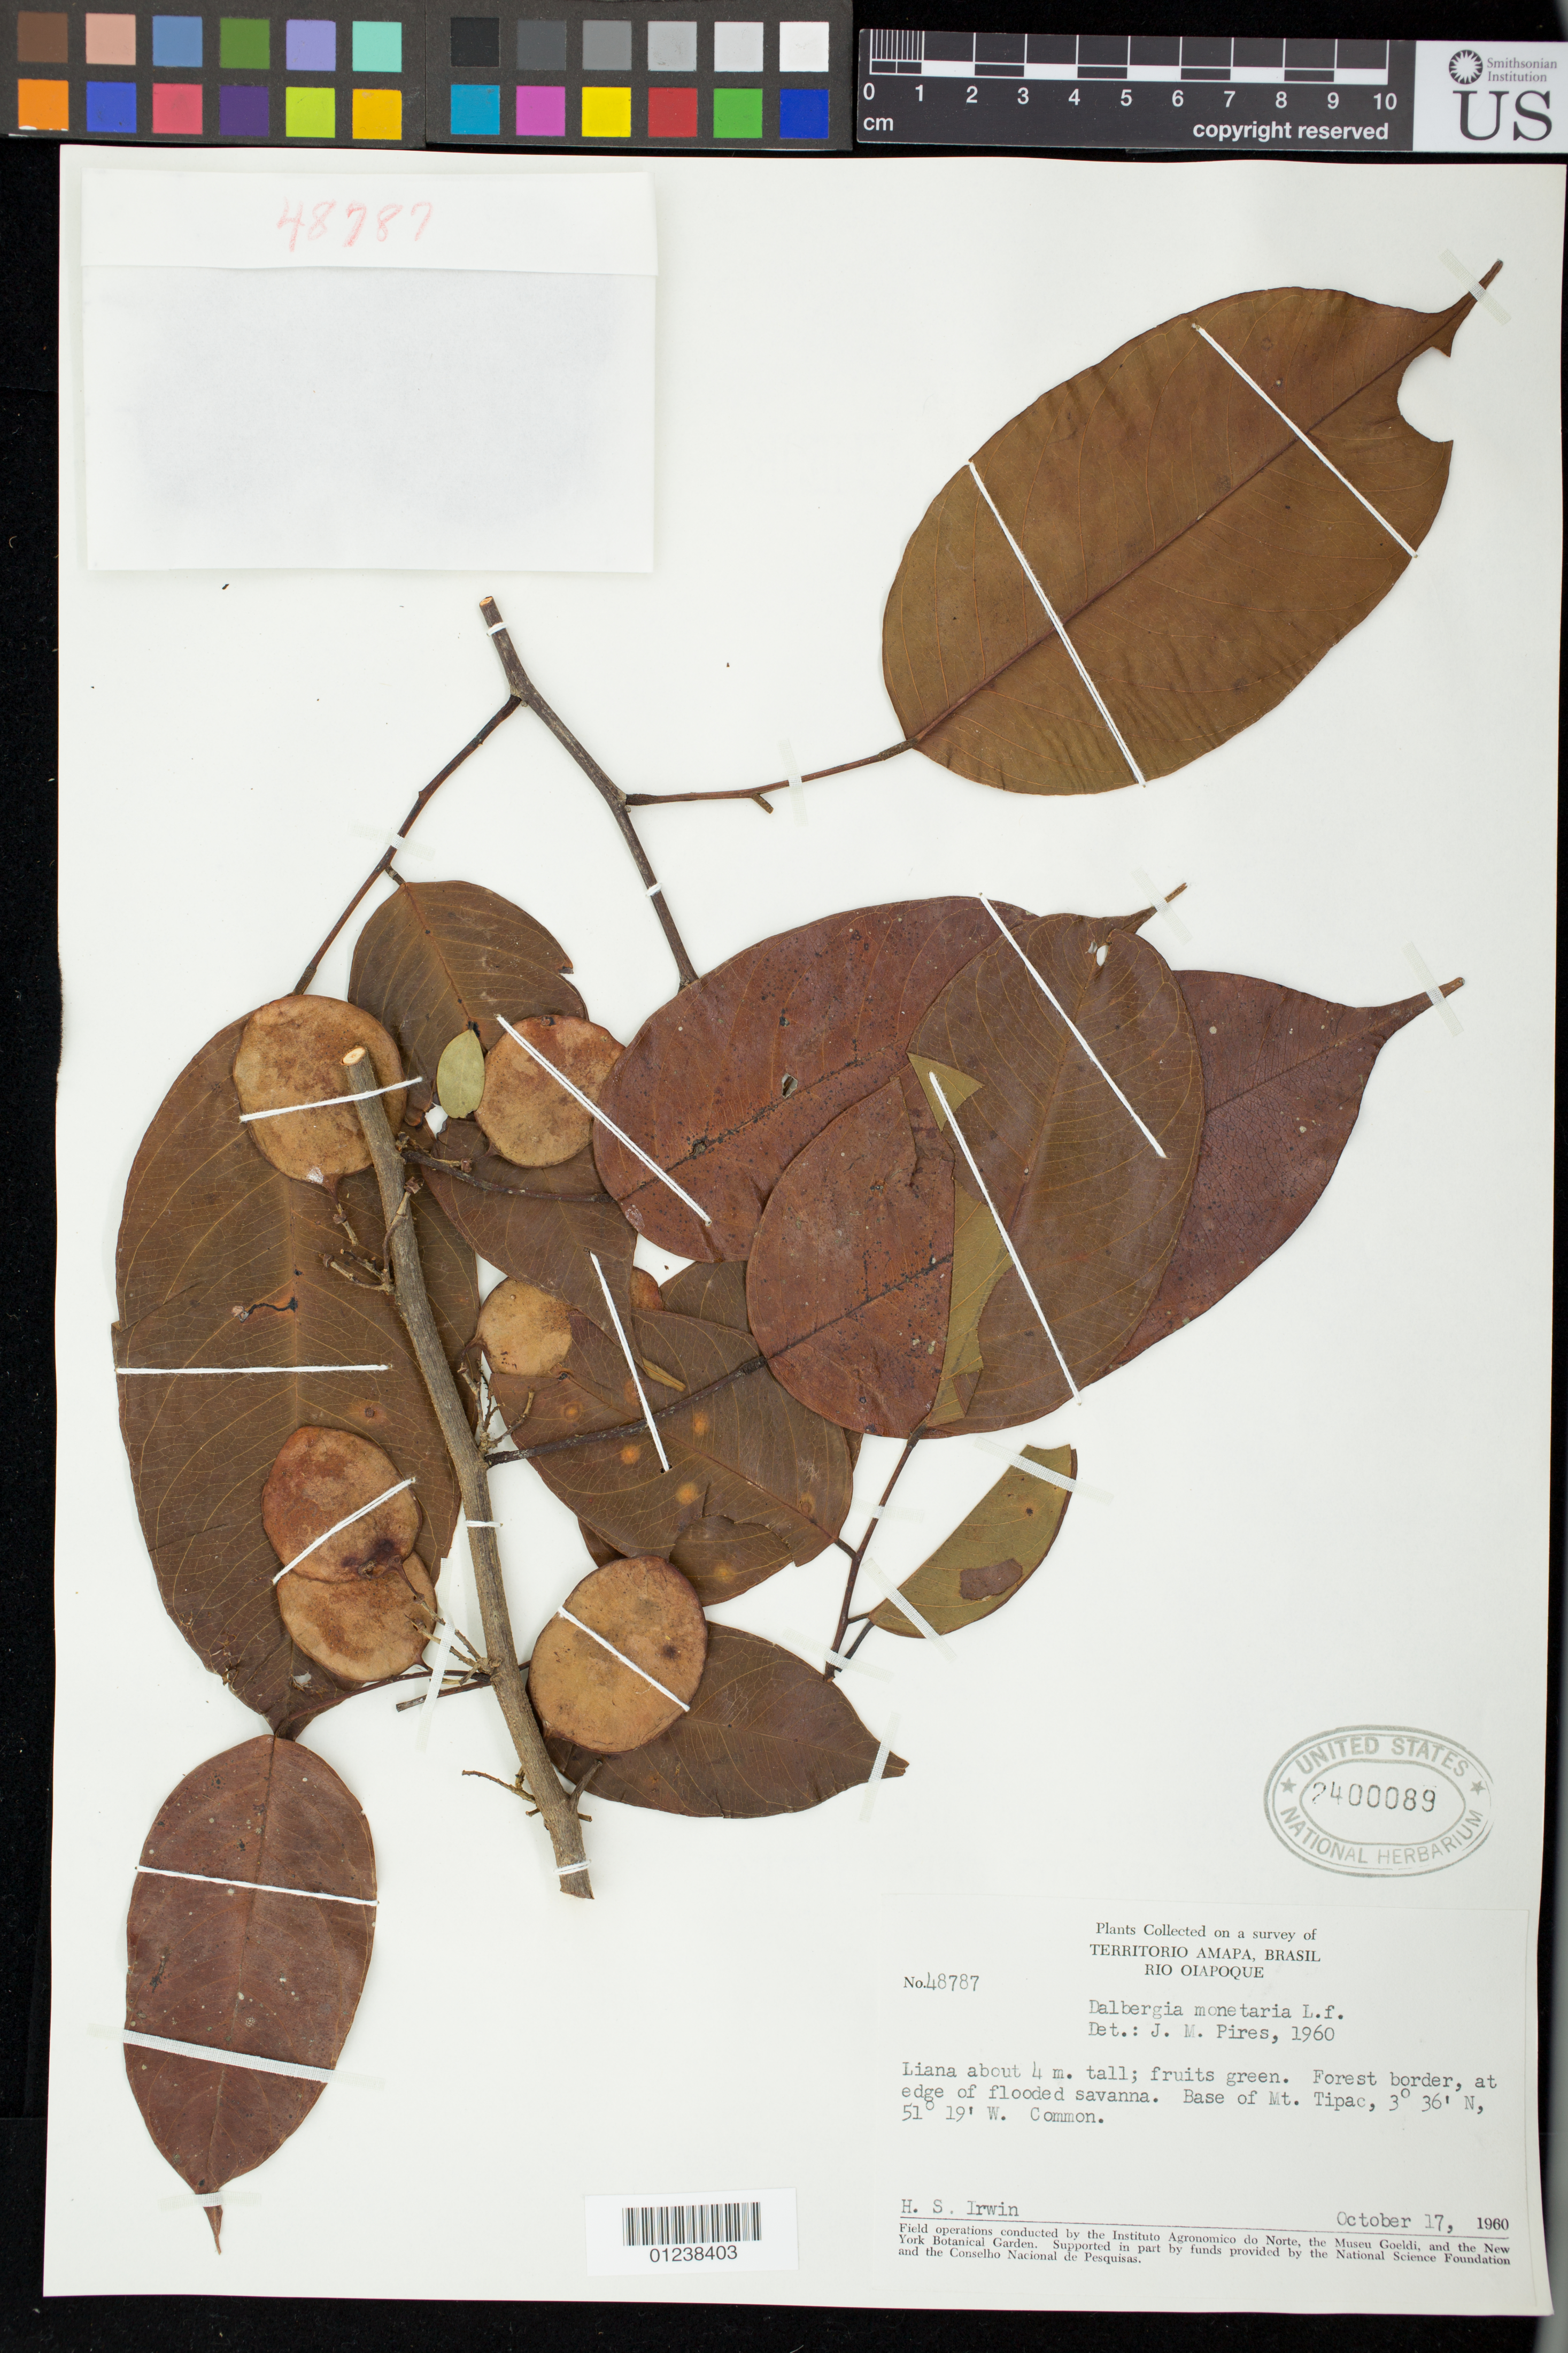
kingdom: Plantae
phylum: Tracheophyta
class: Magnoliopsida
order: Fabales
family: Fabaceae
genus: Dalbergia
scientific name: Dalbergia monetaria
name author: L. f.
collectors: H. Irwin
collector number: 48787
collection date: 1960-10-17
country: Brazil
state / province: Amapá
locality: Rio Oiapoque.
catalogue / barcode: US 2400089